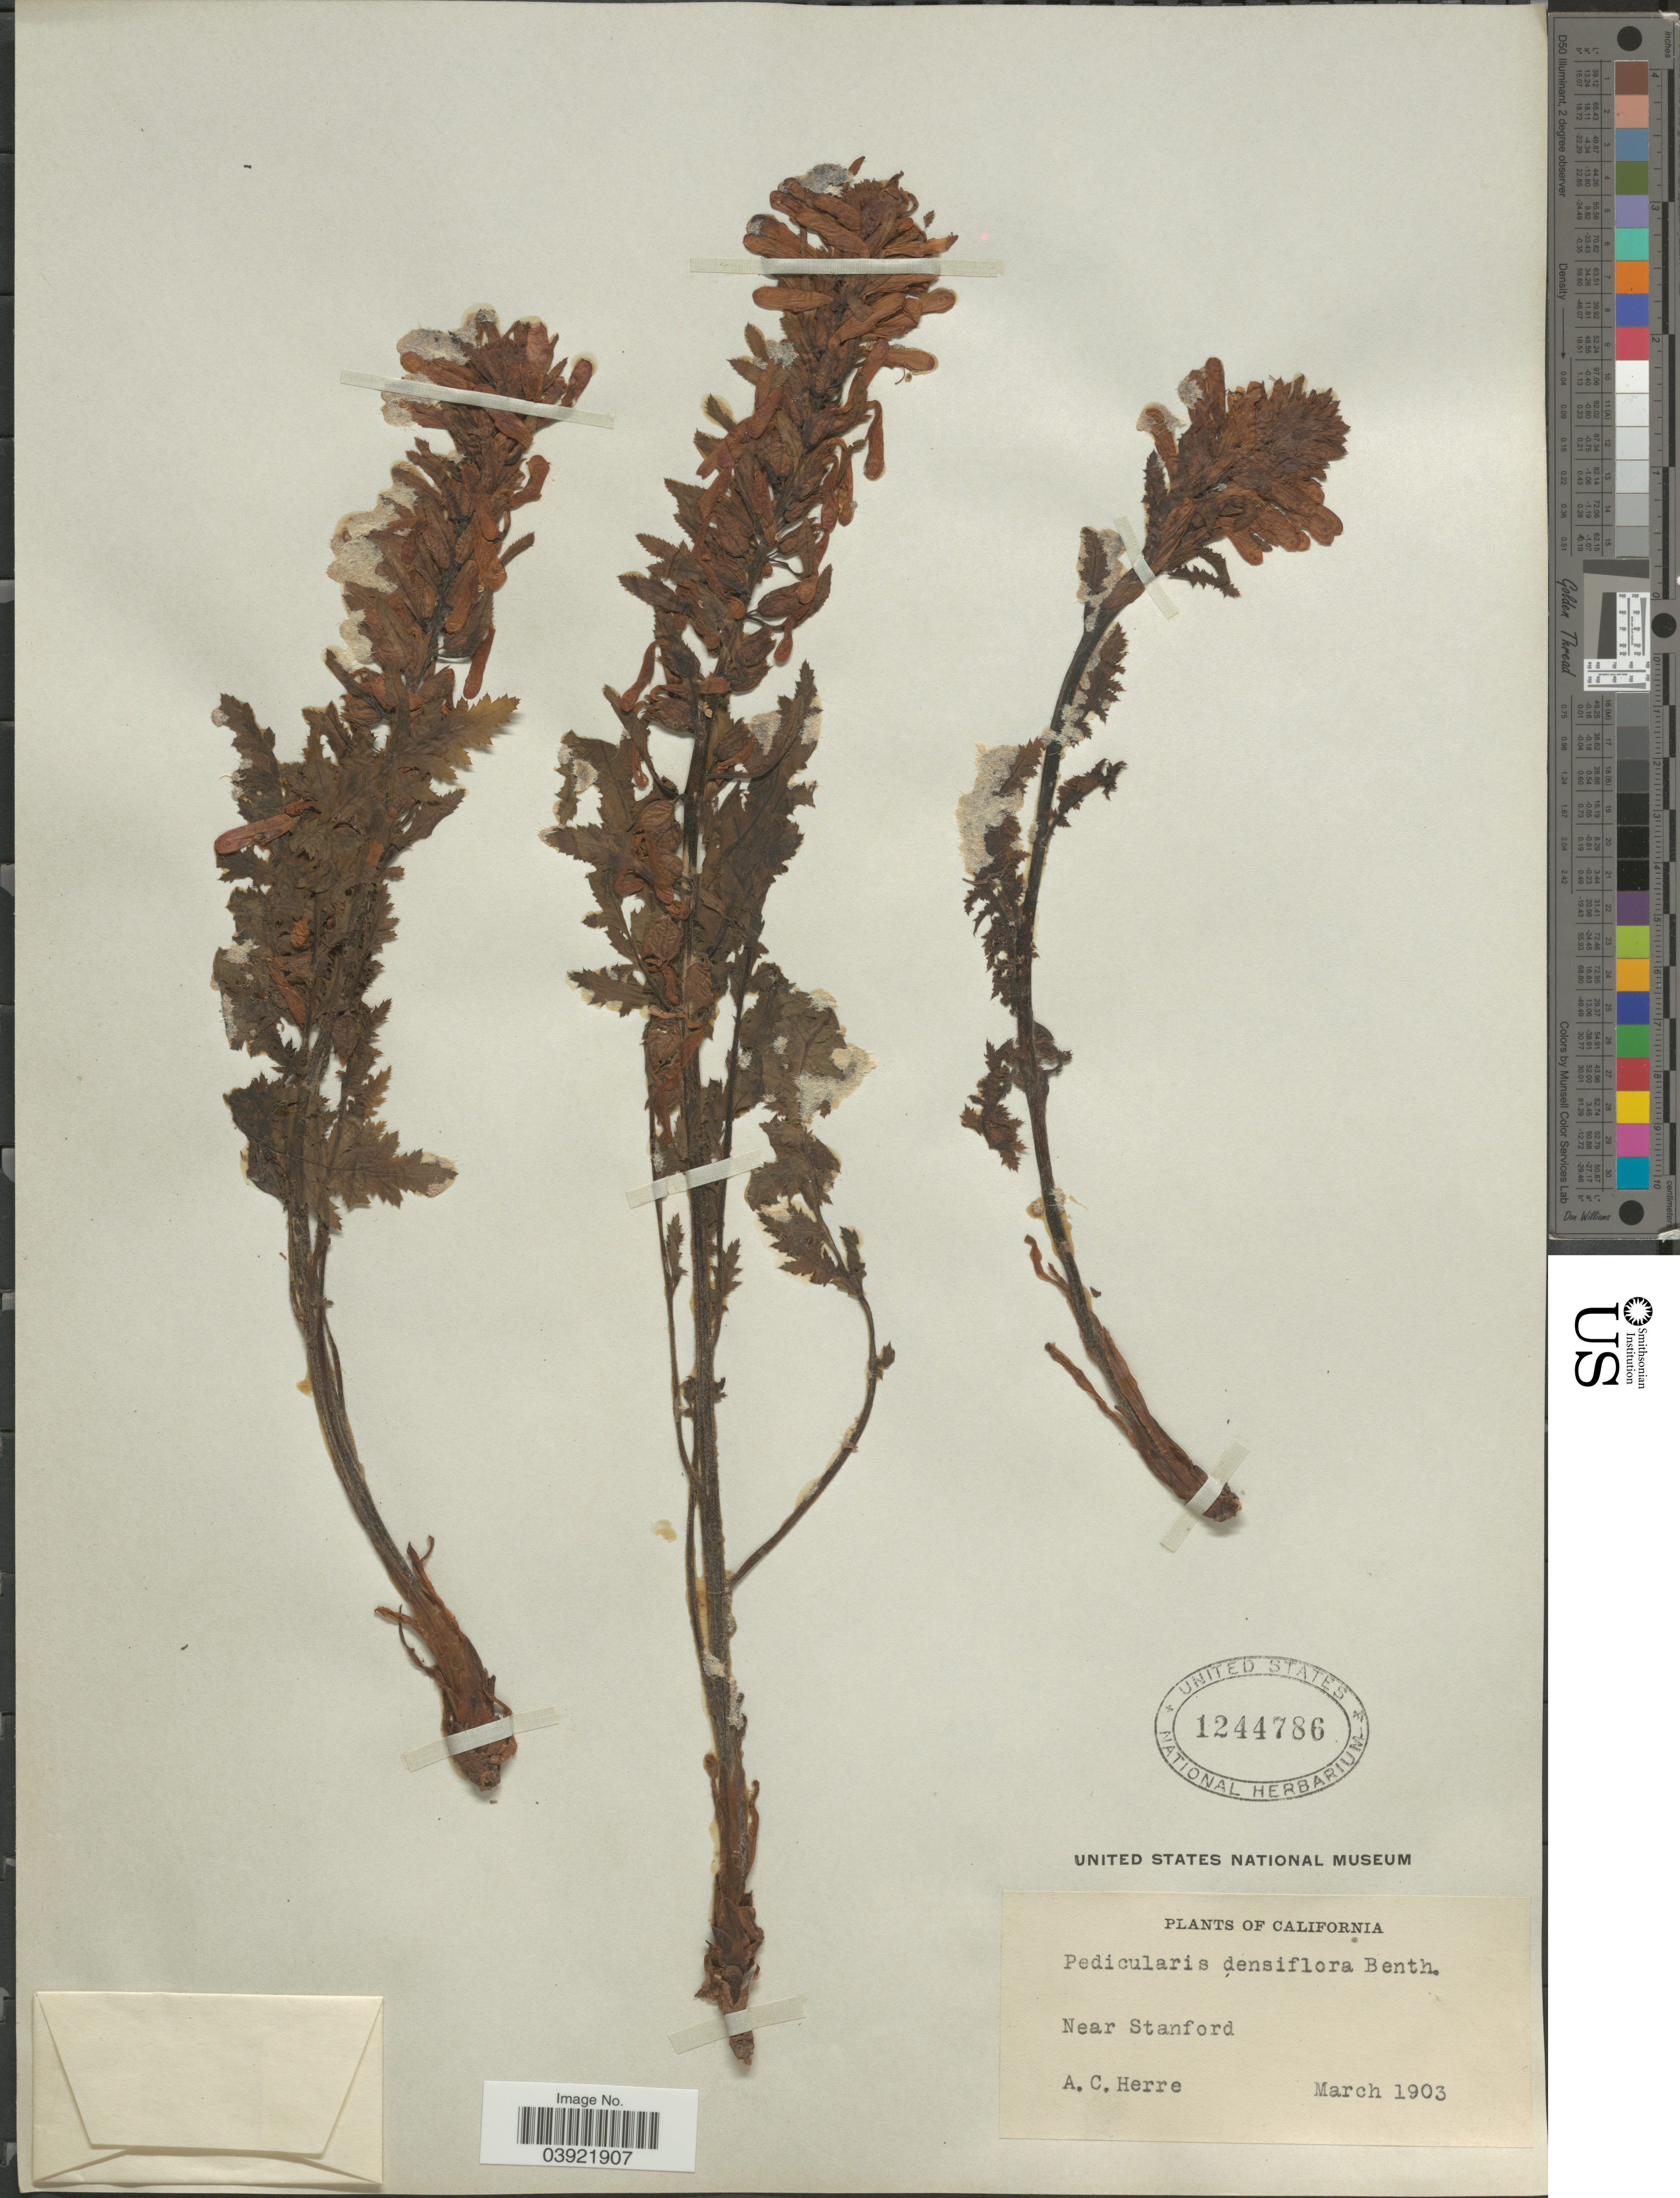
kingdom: Plantae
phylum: Tracheophyta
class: Magnoliopsida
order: Lamiales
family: Orobanchaceae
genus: Pedicularis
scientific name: Pedicularis densiflora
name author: Benth.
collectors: A. Herre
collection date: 1903-03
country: United States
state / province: California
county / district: Santa Clara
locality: Near Stanford.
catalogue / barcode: US 1244786